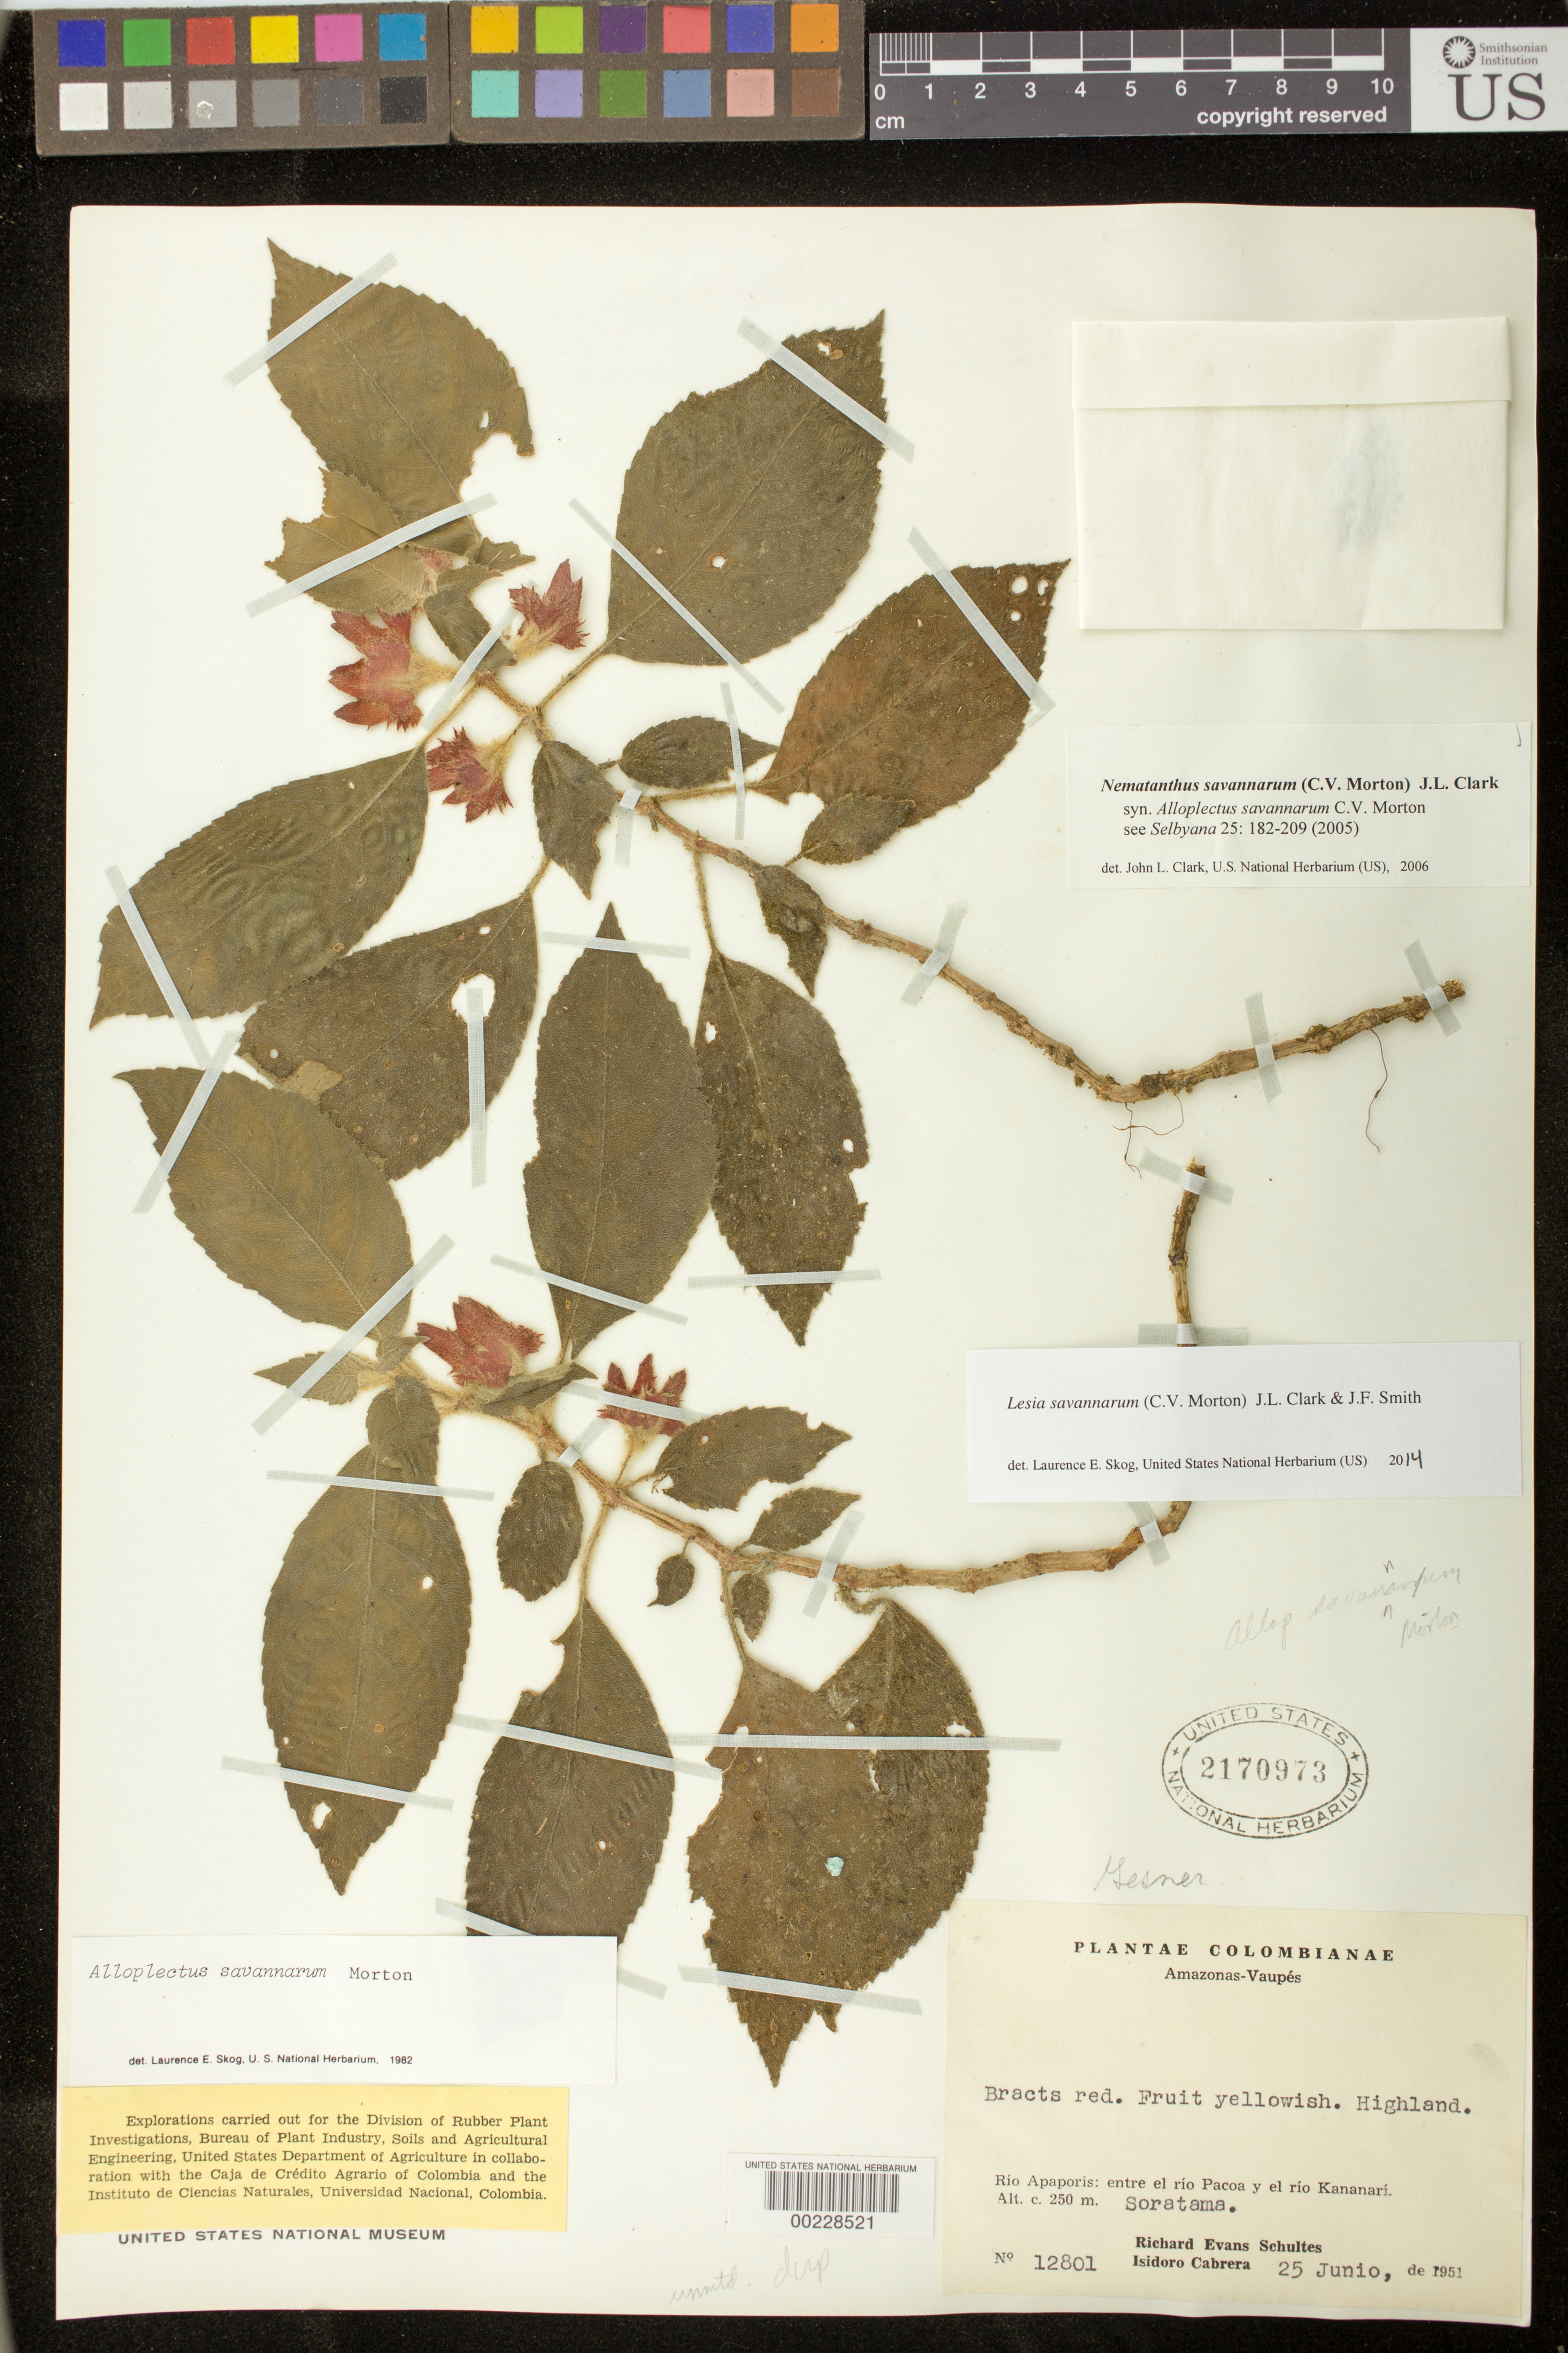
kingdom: Plantae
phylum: Tracheophyta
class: Magnoliopsida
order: Lamiales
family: Gesneriaceae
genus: Lesia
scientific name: Lesia savannarum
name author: (C.V. Morton) J.L. Clark & J.F. Sm.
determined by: Skog, Laurence E.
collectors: R. E. Schultes & I. Cabrera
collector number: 12801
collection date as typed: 25 Jun 1951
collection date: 1951-06-25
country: Colombia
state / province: Amazônas / Vaupés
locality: Rio Apaporis, between Rio Pacoa and Rio Kananari, Soratama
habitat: Highland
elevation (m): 250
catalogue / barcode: US 2170973